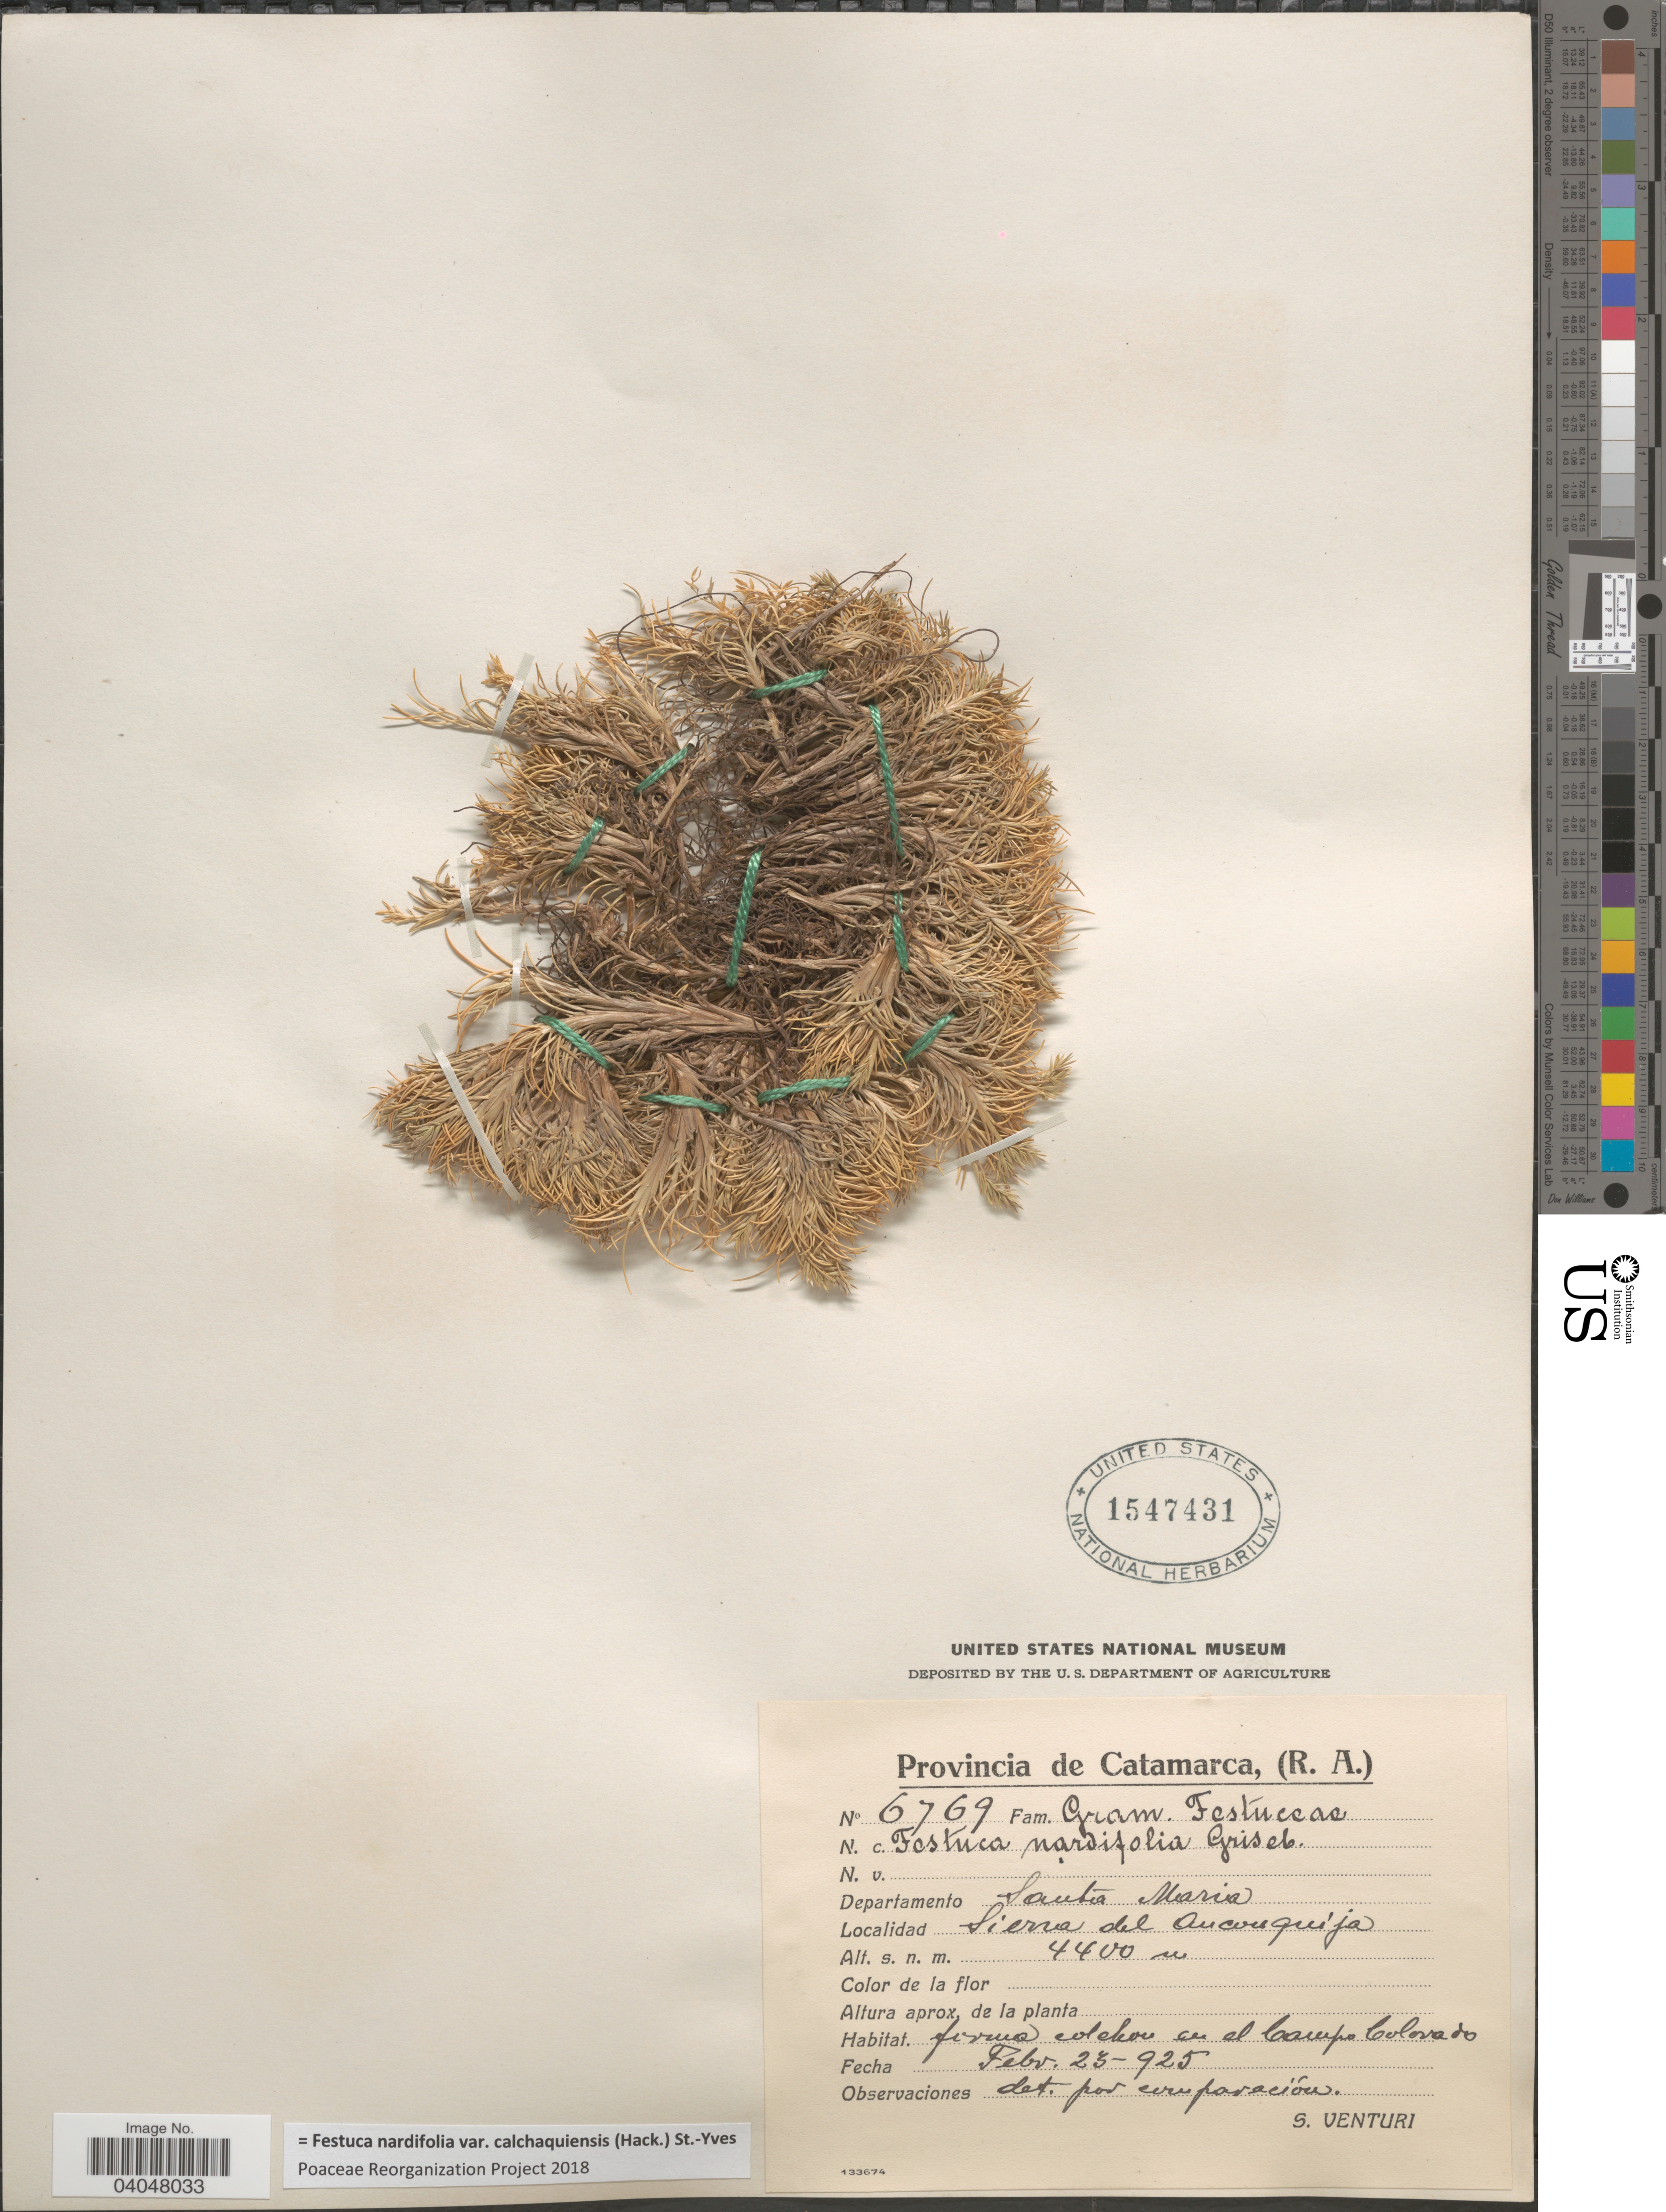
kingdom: Plantae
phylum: Tracheophyta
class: Liliopsida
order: Poales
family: Poaceae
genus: Festuca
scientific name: Festuca nardifolia var. calchaquiensis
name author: (Hack.) St.-Yves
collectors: S. Venturi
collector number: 6769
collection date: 1925-02-23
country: Argentina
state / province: Catamarca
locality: Departamento Santa Maria. Sierra del Anconquija.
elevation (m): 4400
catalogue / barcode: US 1547431